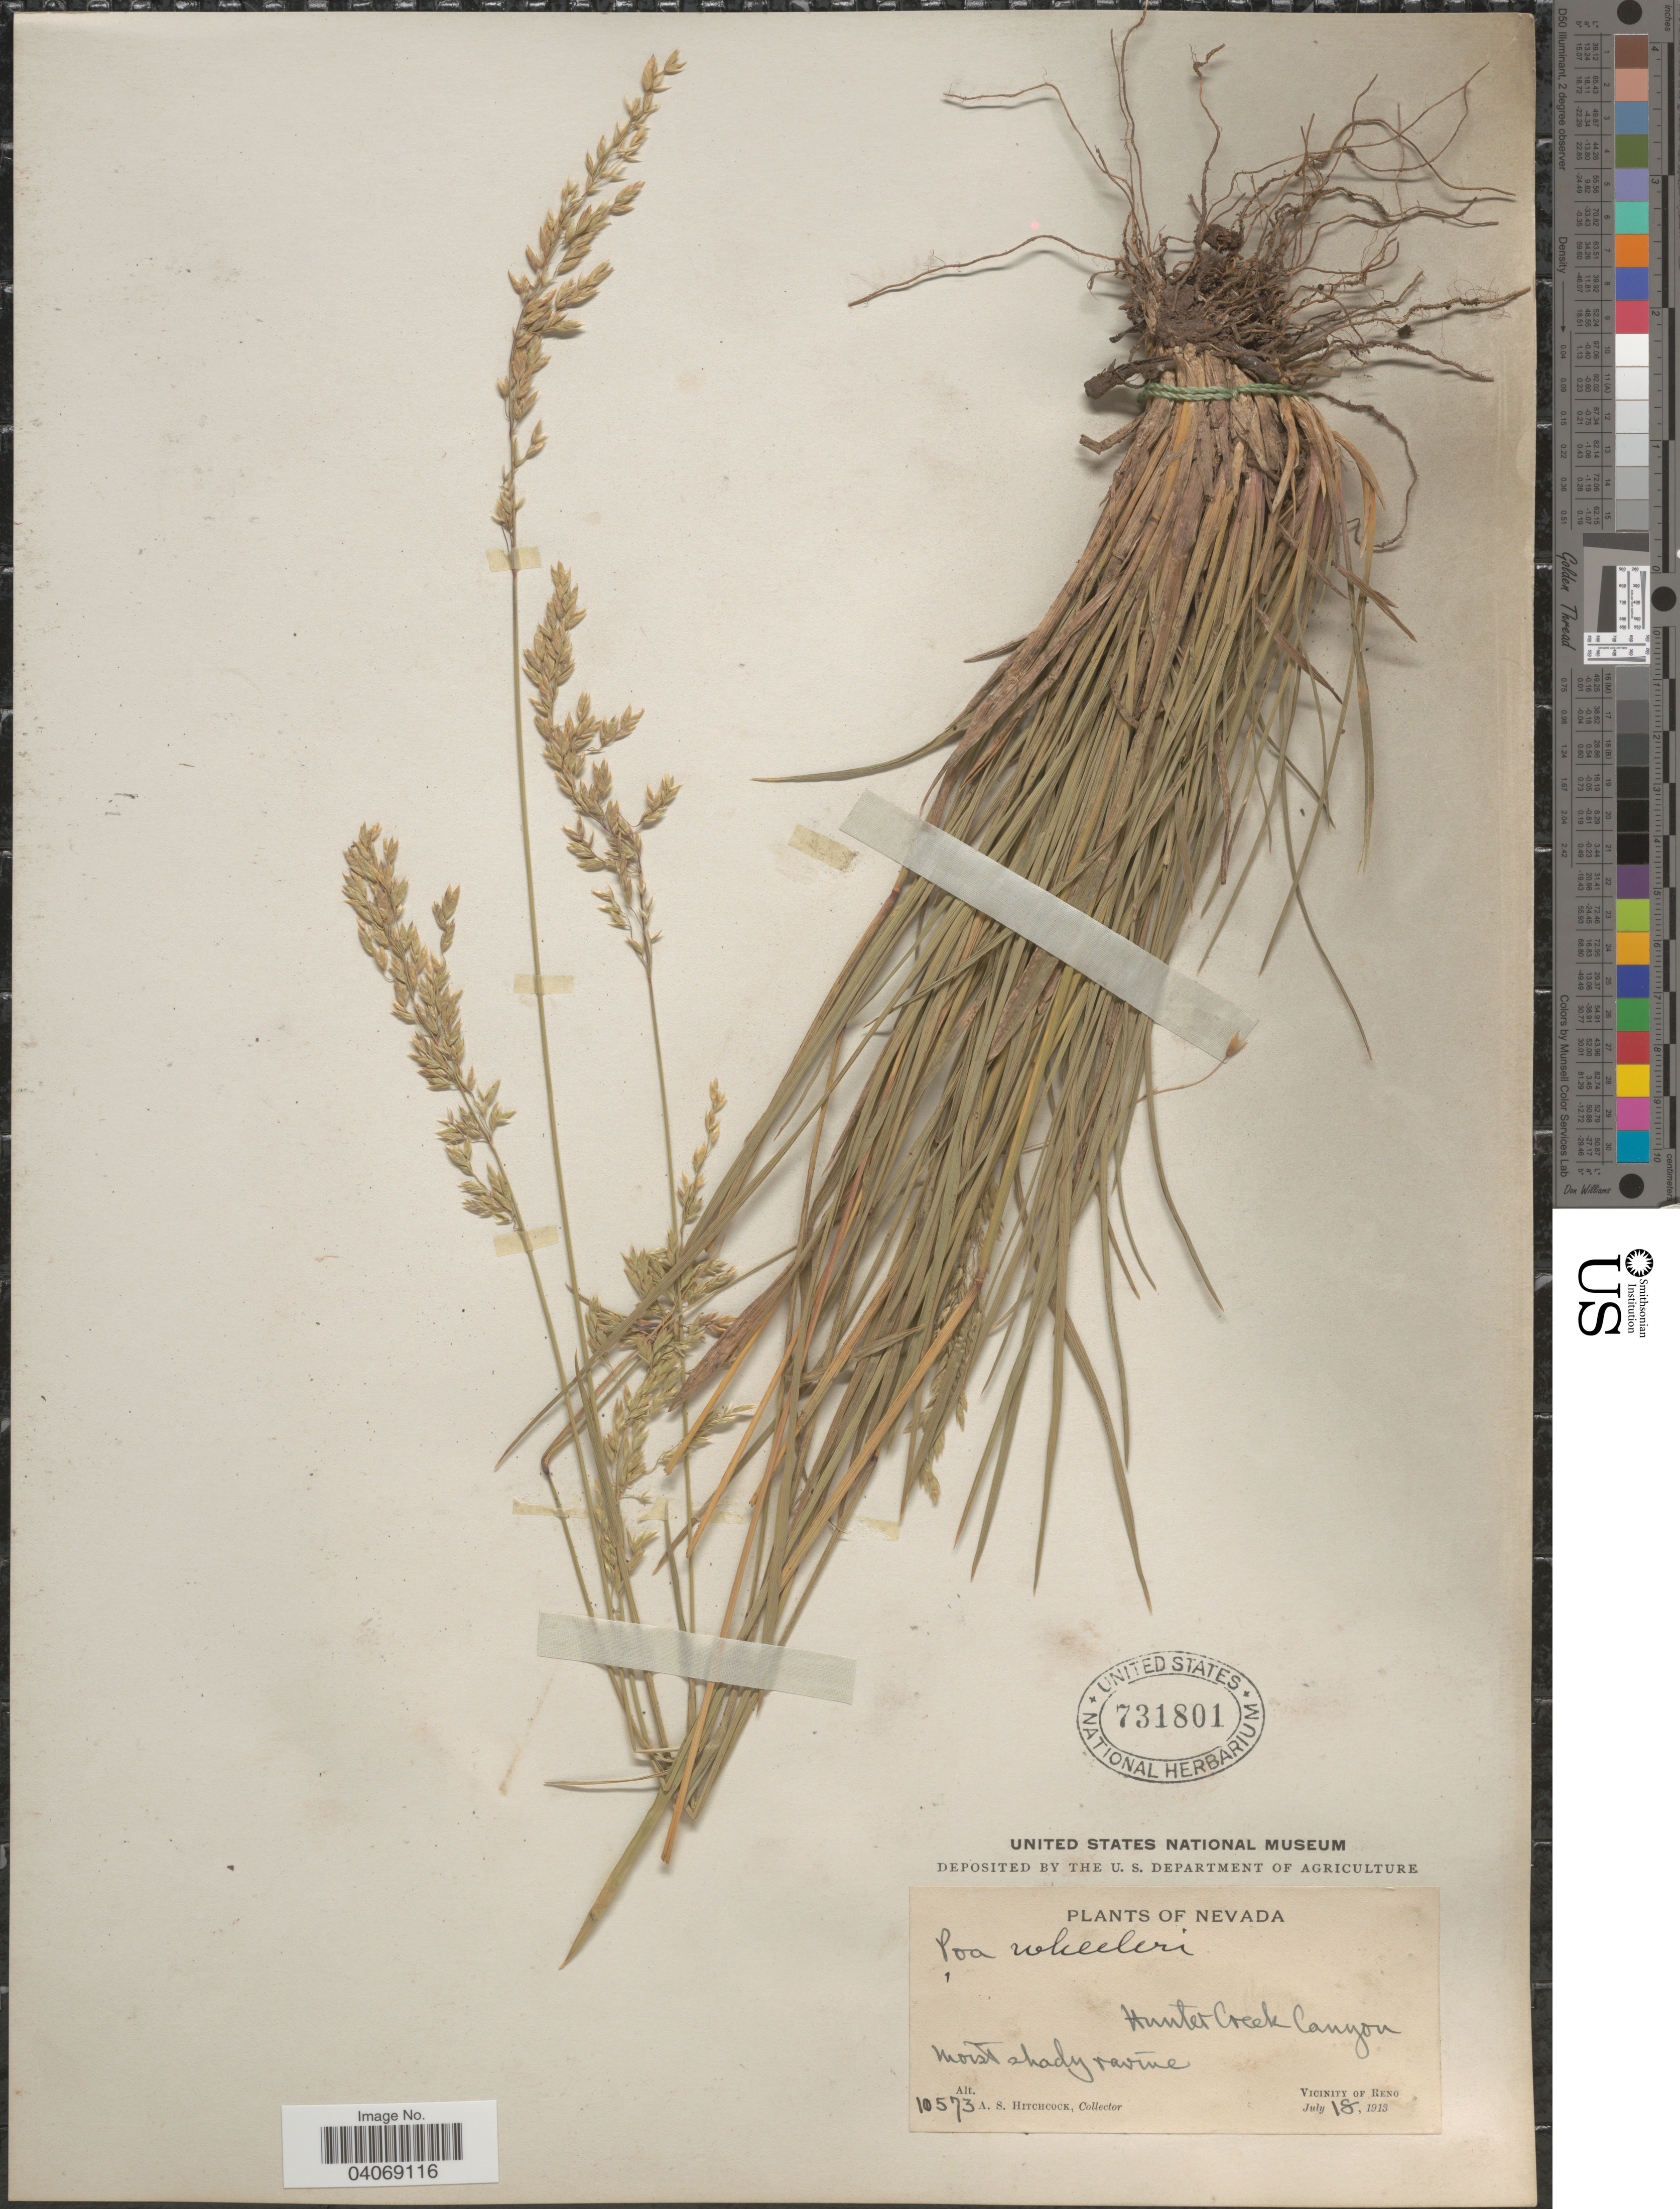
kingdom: Plantae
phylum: Tracheophyta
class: Liliopsida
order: Poales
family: Poaceae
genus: Poa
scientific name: Poa wheeleri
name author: Vasey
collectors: A. S. Hitchcock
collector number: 10573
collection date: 1913-07-18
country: United States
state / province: Nevada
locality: Hunter Creek Canyon. Moist shady ravine. Vicinity of Reno.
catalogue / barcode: US 731801